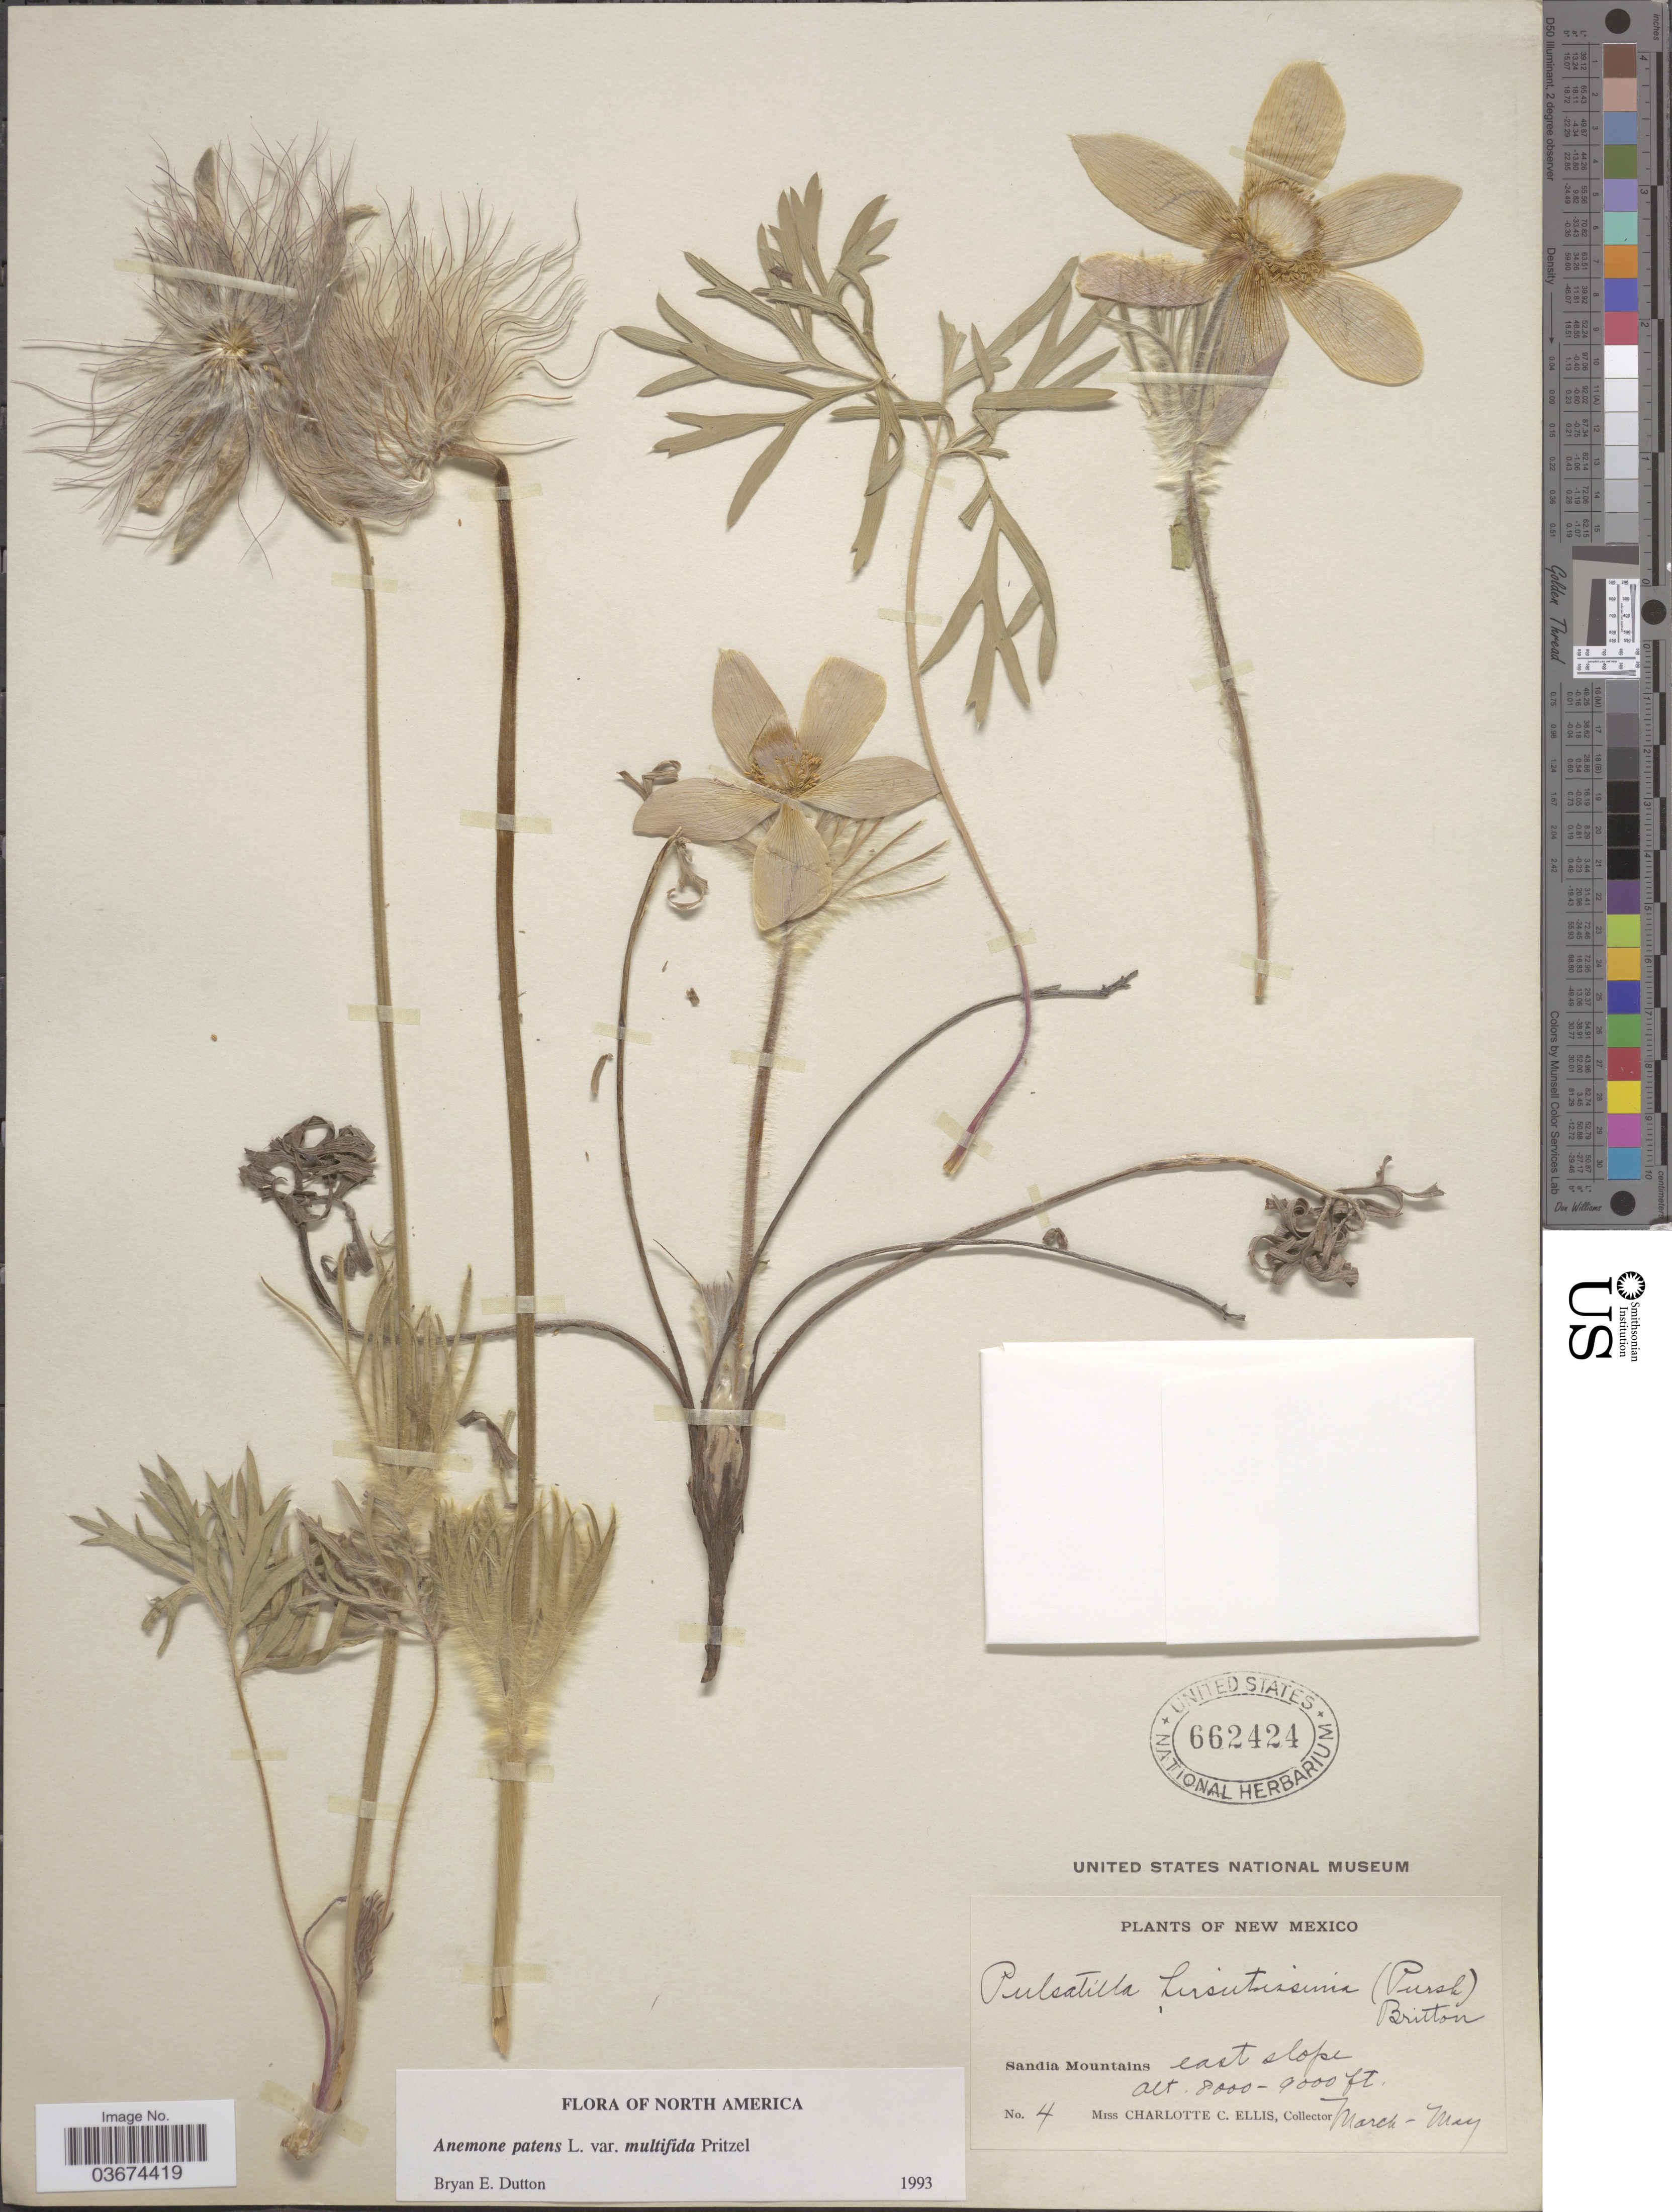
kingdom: Plantae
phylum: Tracheophyta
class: Magnoliopsida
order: Ranunculales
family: Ranunculaceae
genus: Pulsatilla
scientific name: Pulsatilla nuttalliana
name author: (DC.) Bercht. & J. Presl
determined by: Strong, Mark T., (BOT), Smithsonian Institution - National Museum of Natural History (UNITED STATES)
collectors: C. C. Ellis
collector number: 4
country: United States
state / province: New Mexico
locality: Sandia Mountains east slope.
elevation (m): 2438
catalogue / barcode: US 662424